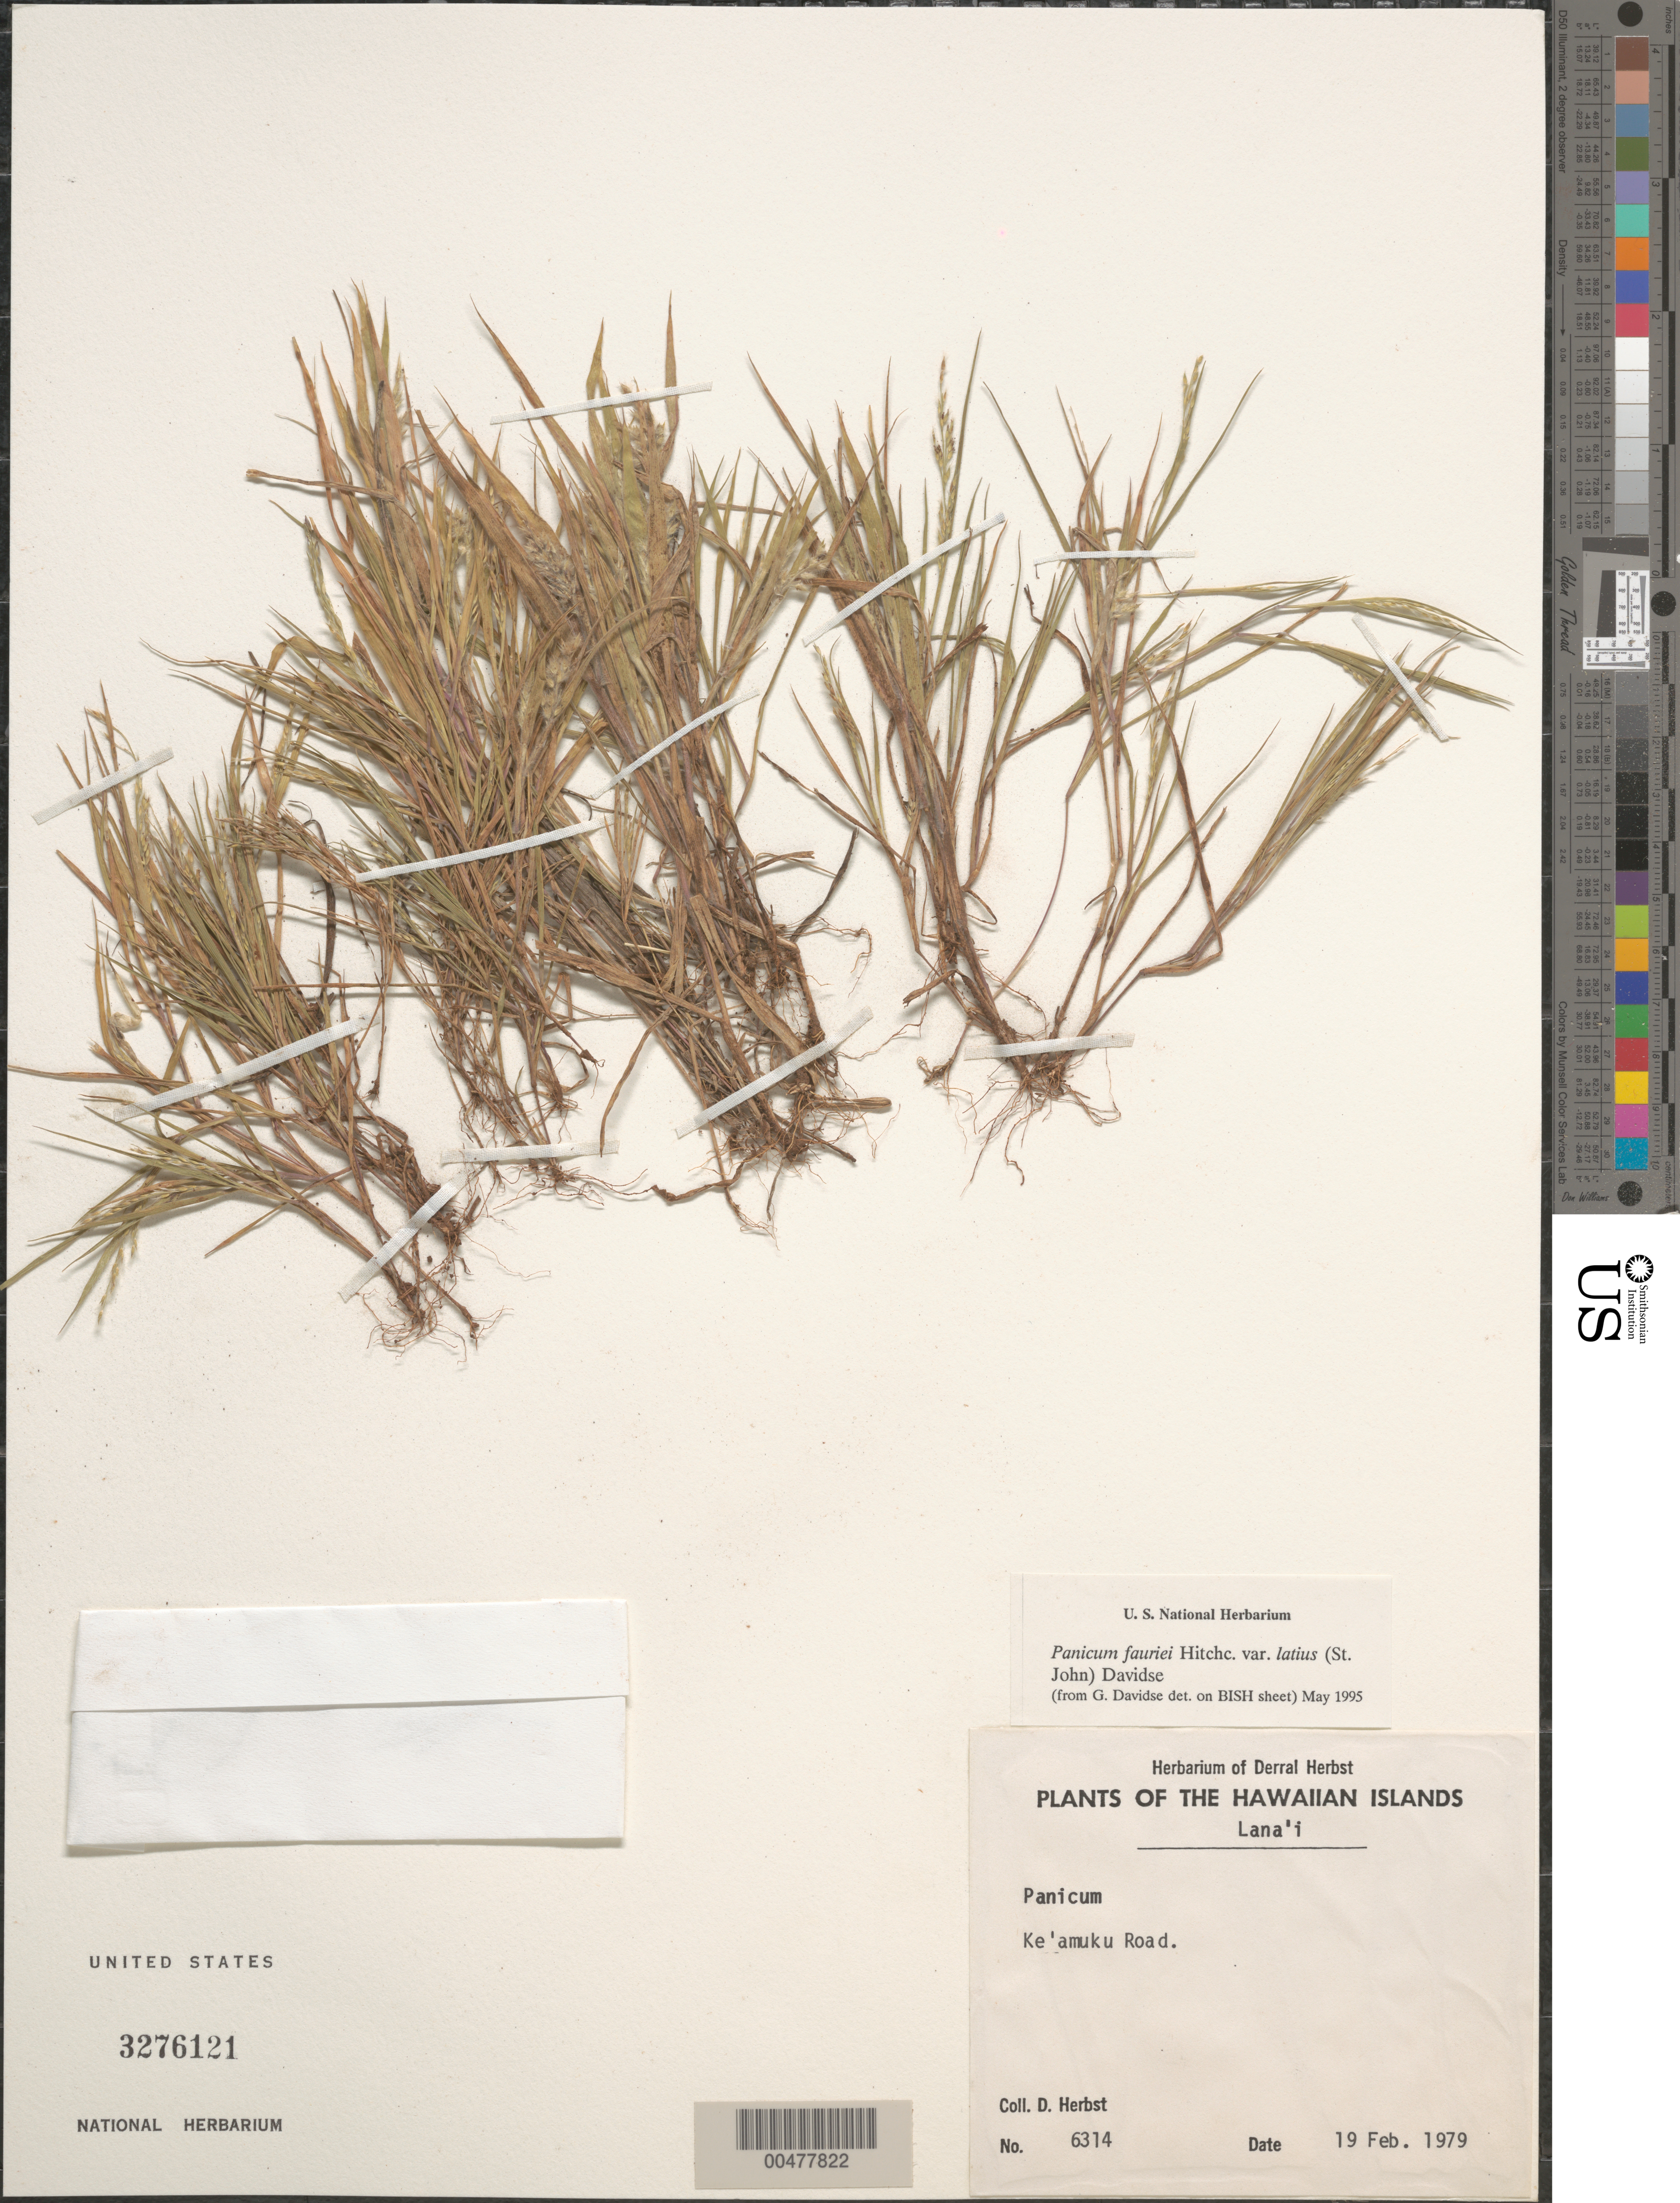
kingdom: Plantae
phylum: Tracheophyta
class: Liliopsida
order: Poales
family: Poaceae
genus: Panicum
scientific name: Panicum fauriei var. latius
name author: (H. St. John) Davidse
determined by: Davidse, Gerrit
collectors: D. R. Herbst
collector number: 6314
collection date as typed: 19 Feb 1979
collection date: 1979-02-19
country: United States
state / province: Hawaii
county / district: Maui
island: Lana'i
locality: Keamuku Rd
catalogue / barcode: US 3276121